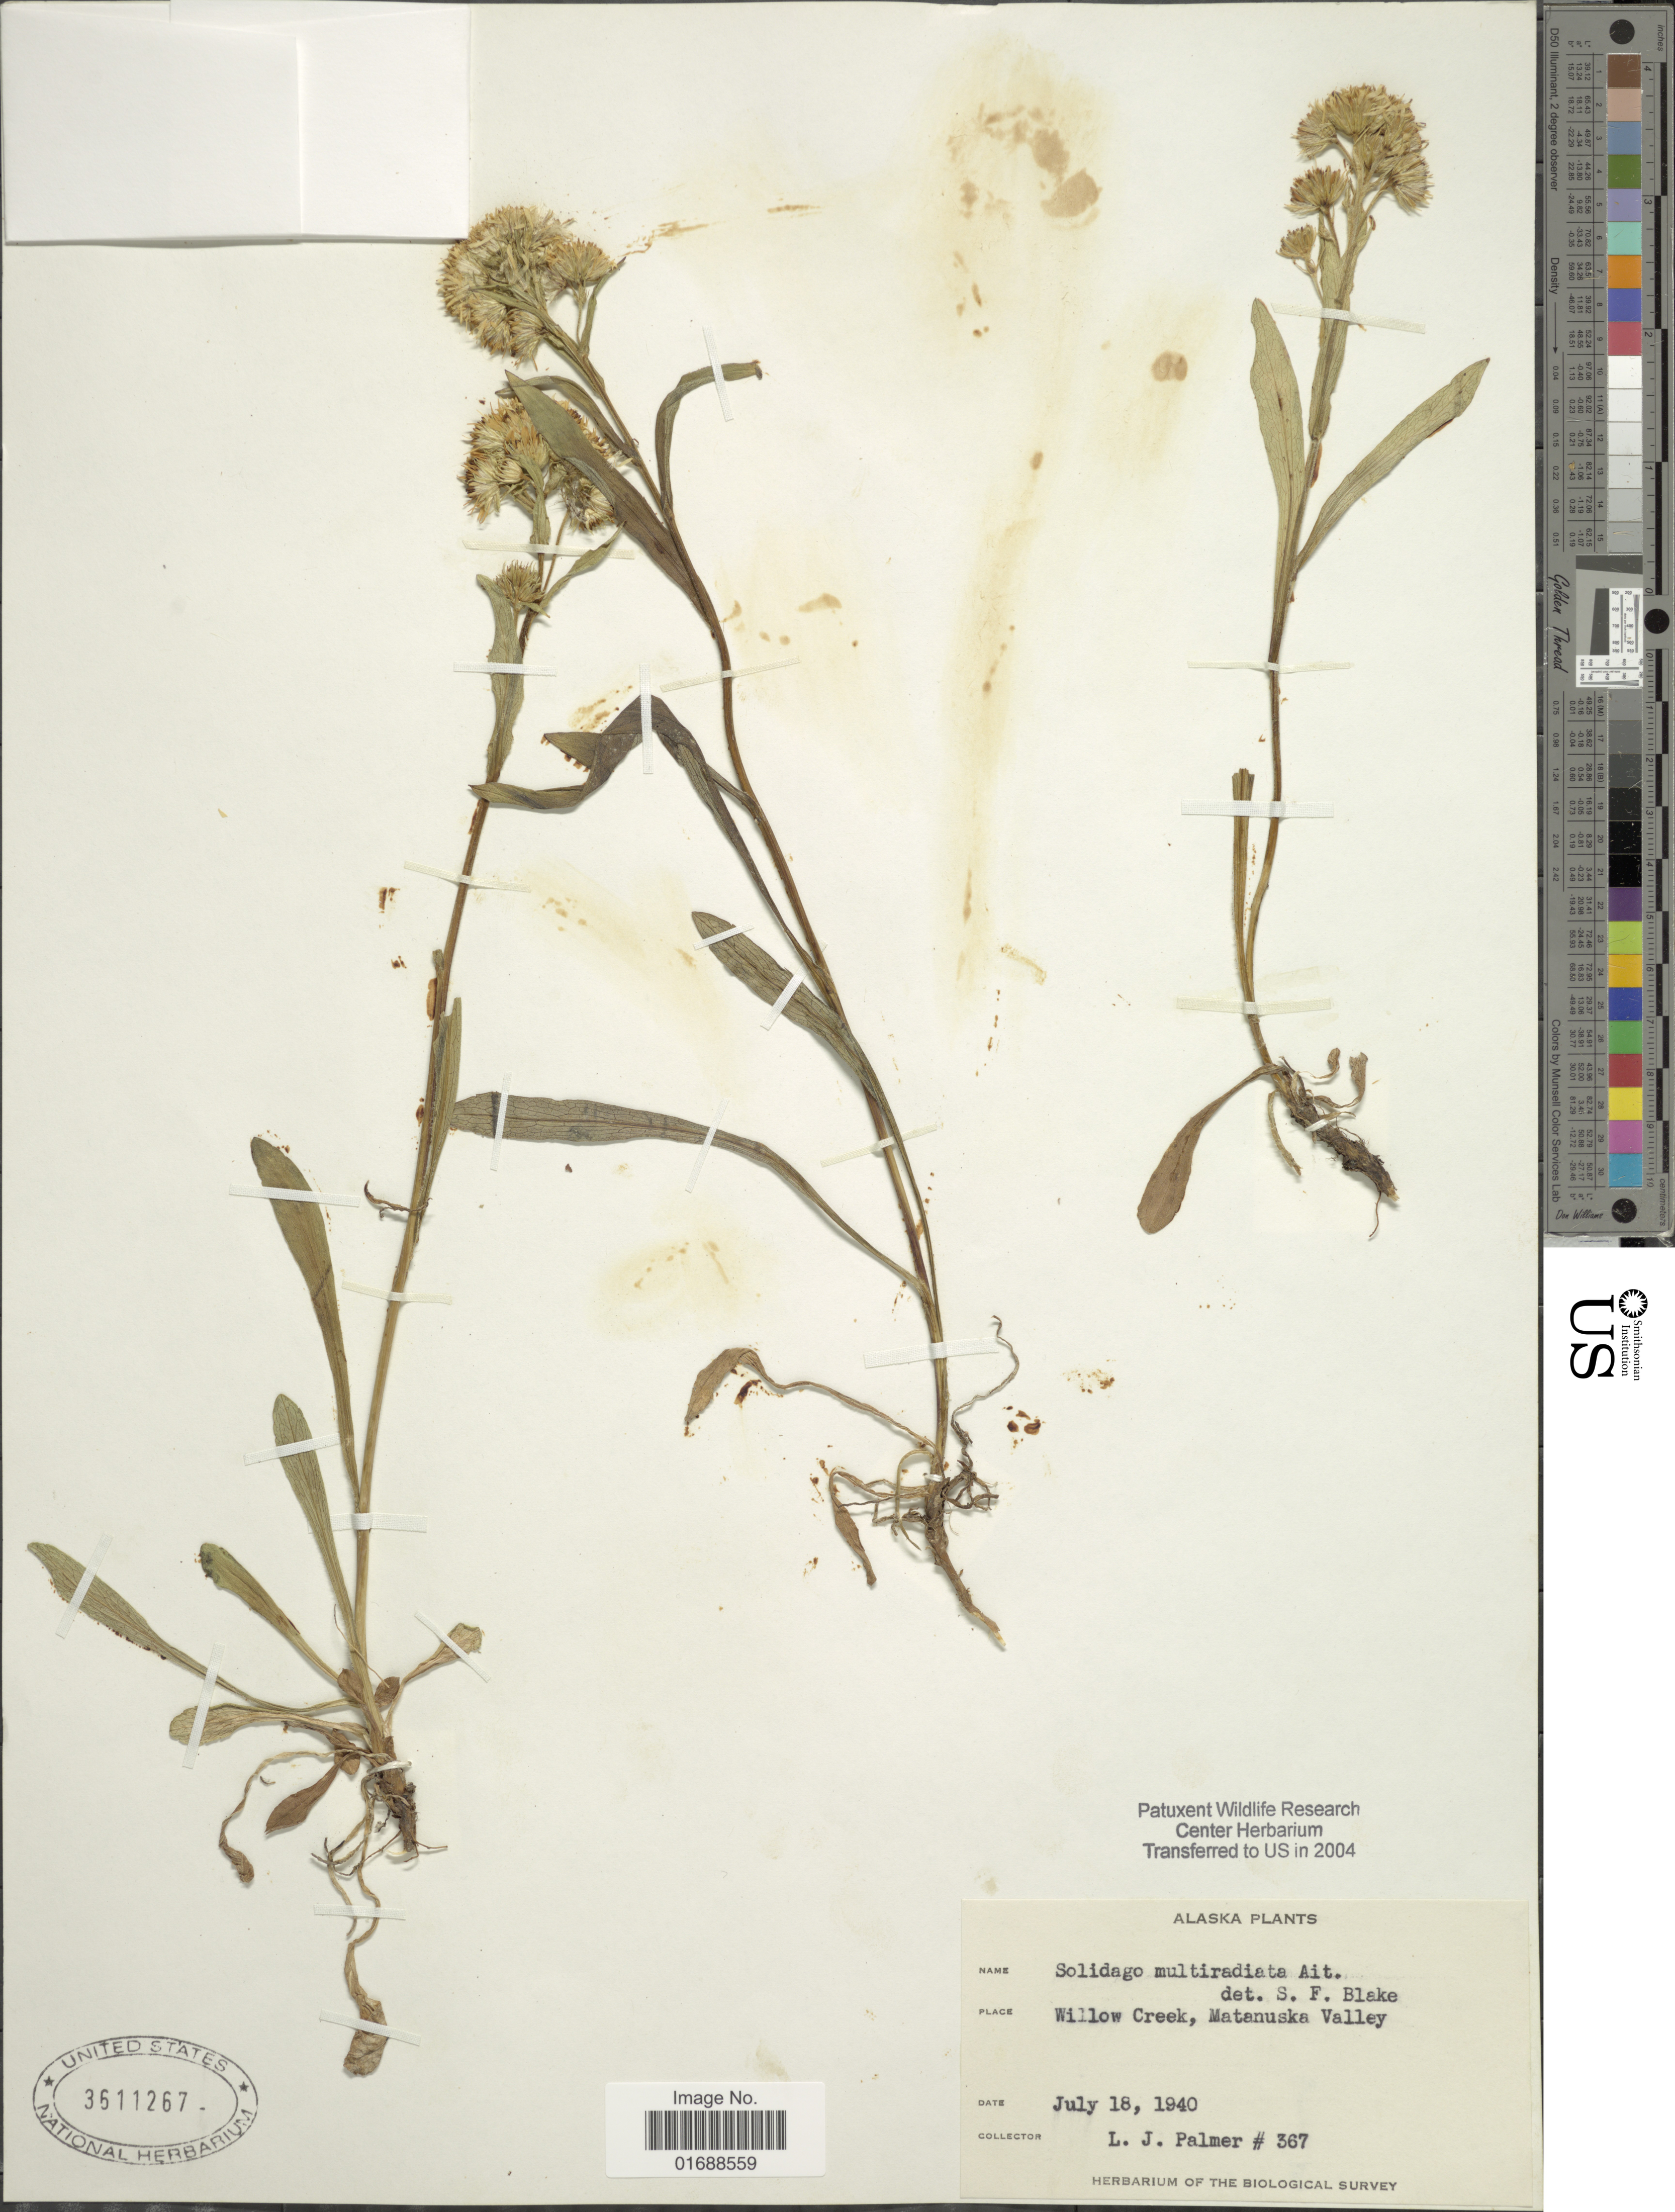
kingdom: Plantae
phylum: Tracheophyta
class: Magnoliopsida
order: Asterales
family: Asteraceae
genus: Solidago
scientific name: Solidago multiradiata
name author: Aiton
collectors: L. J. Palmer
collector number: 367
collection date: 1940-07-18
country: United States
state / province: Alaska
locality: Willow Creek, Matanuska Valley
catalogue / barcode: US 3611267